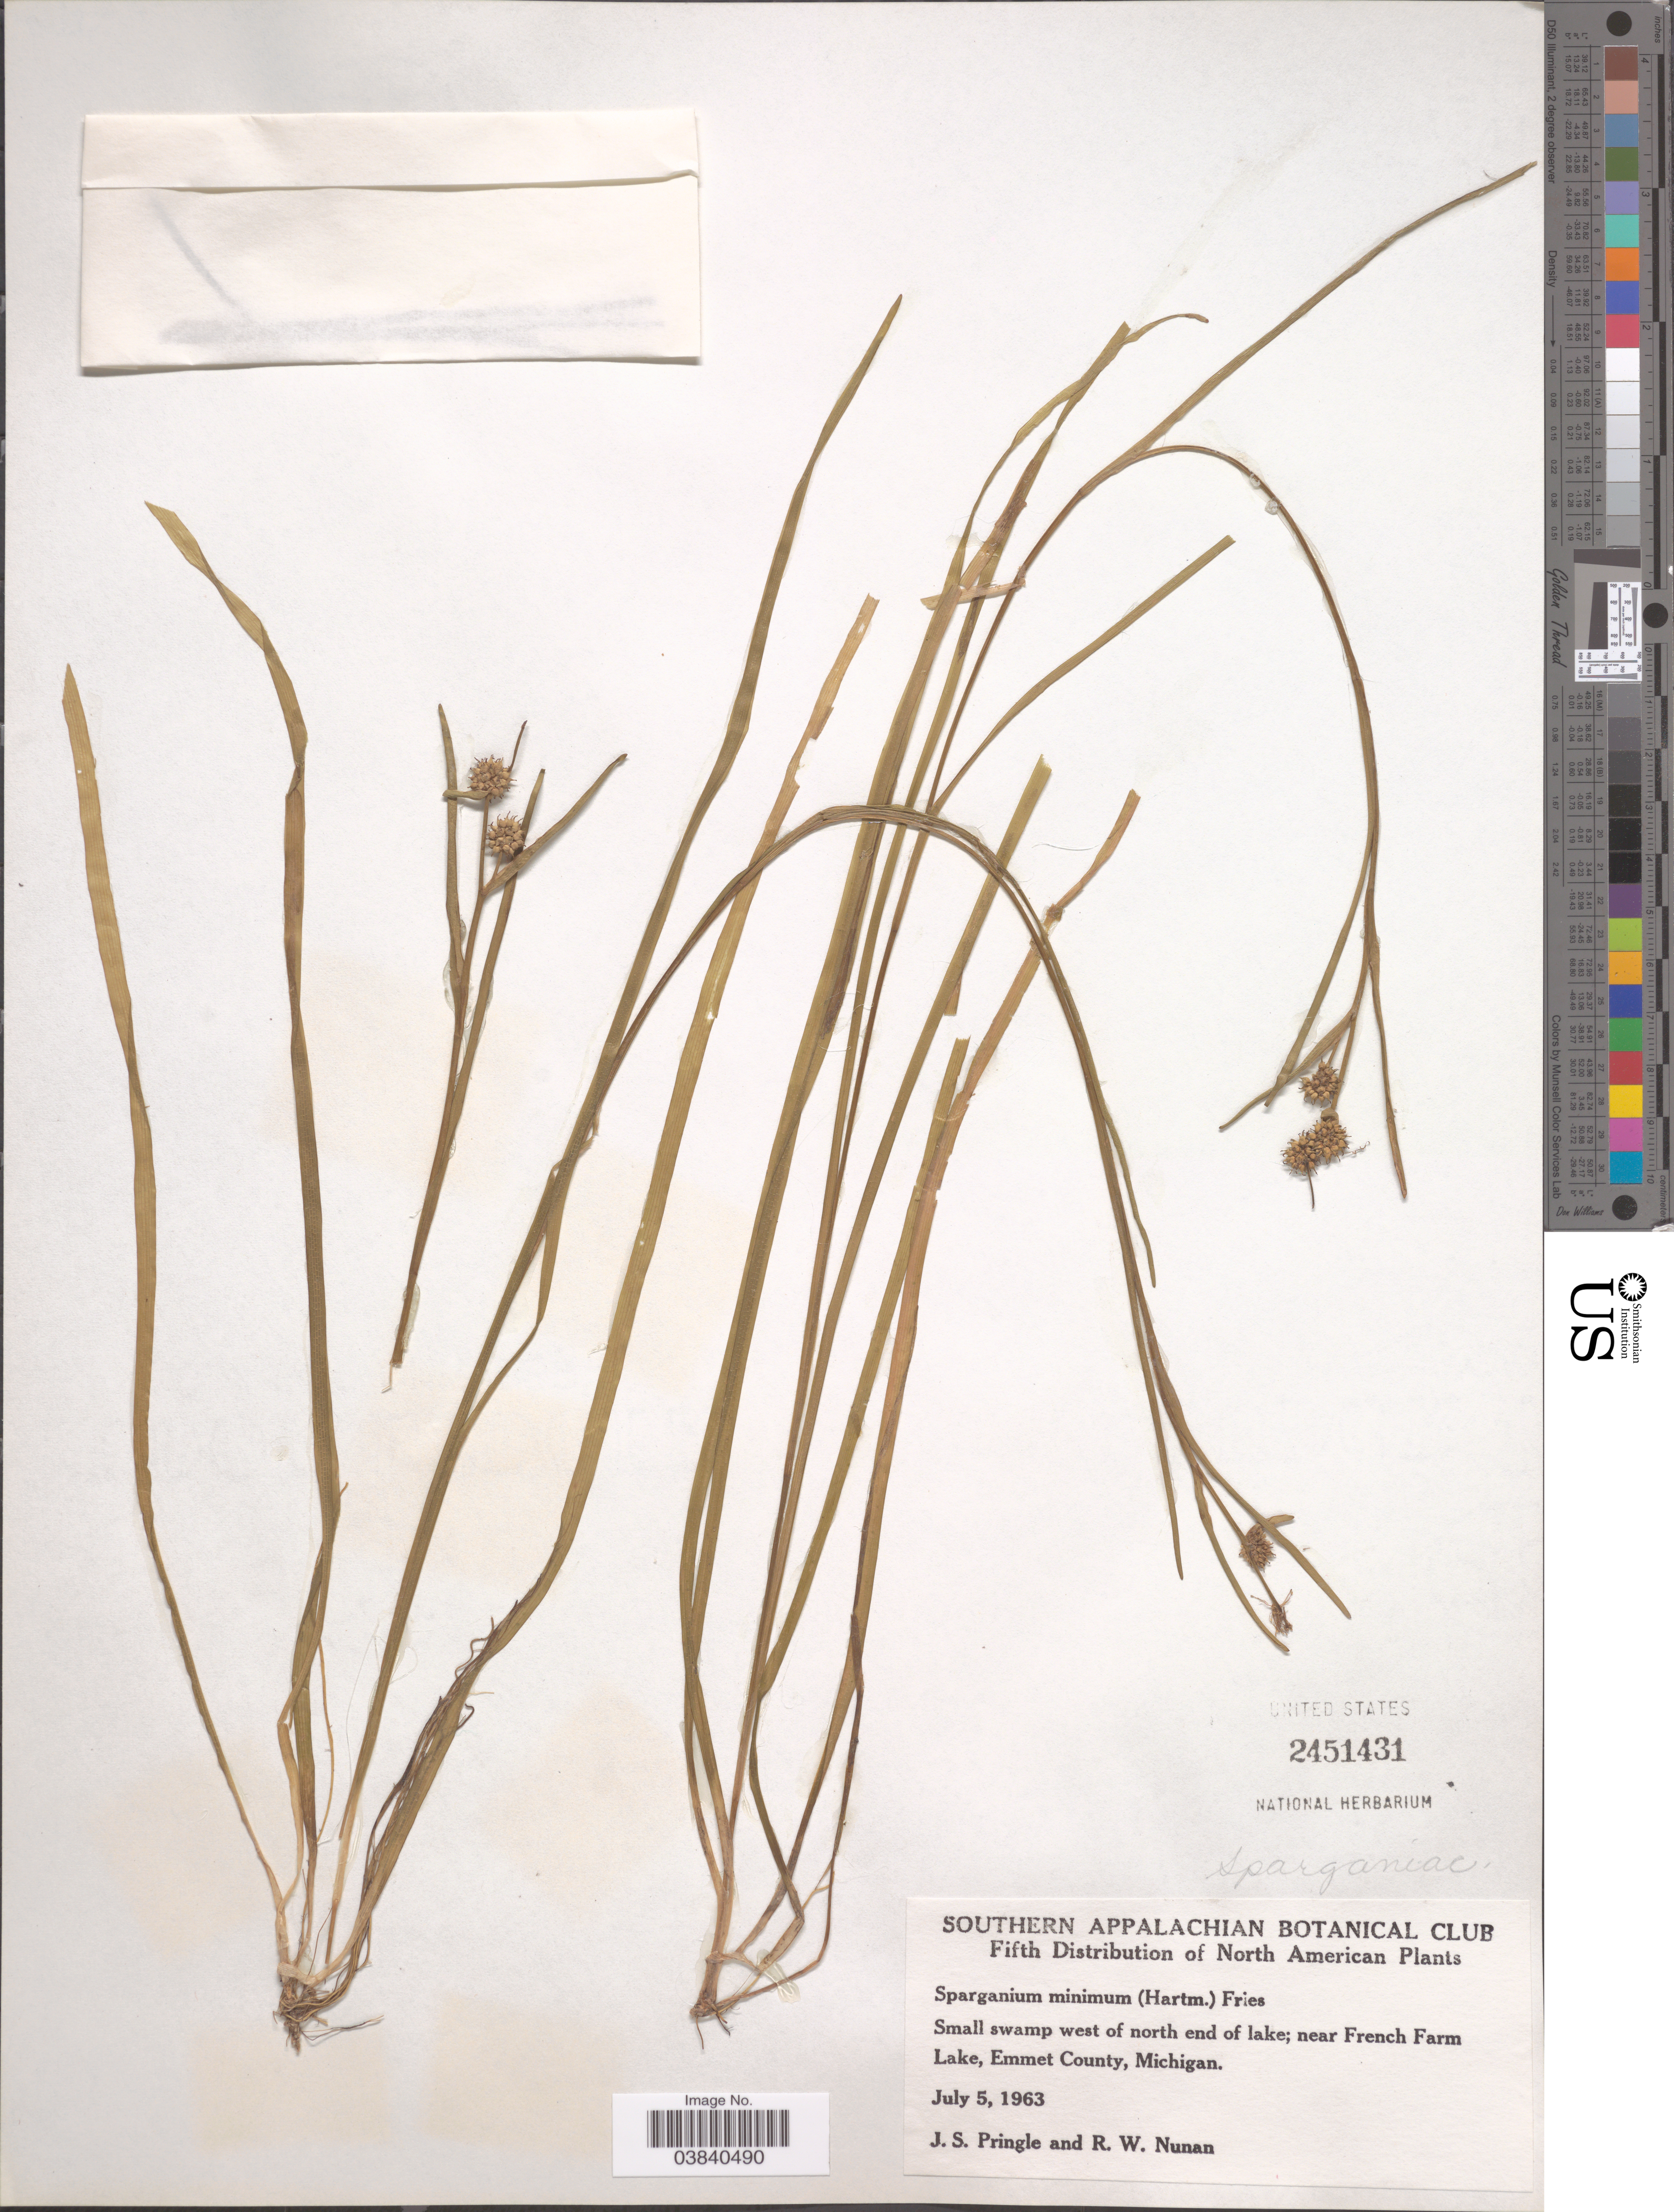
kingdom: Plantae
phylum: Tracheophyta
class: Liliopsida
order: Poales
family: Typhaceae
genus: Sparganium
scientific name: Sparganium minimum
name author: Wallr.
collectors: J. S. Pringle & R. Nunan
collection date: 1963-07-05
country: United States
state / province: Michigan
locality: West of north end of lake; near French Farm Lake, Emmet County.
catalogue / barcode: US 2451431